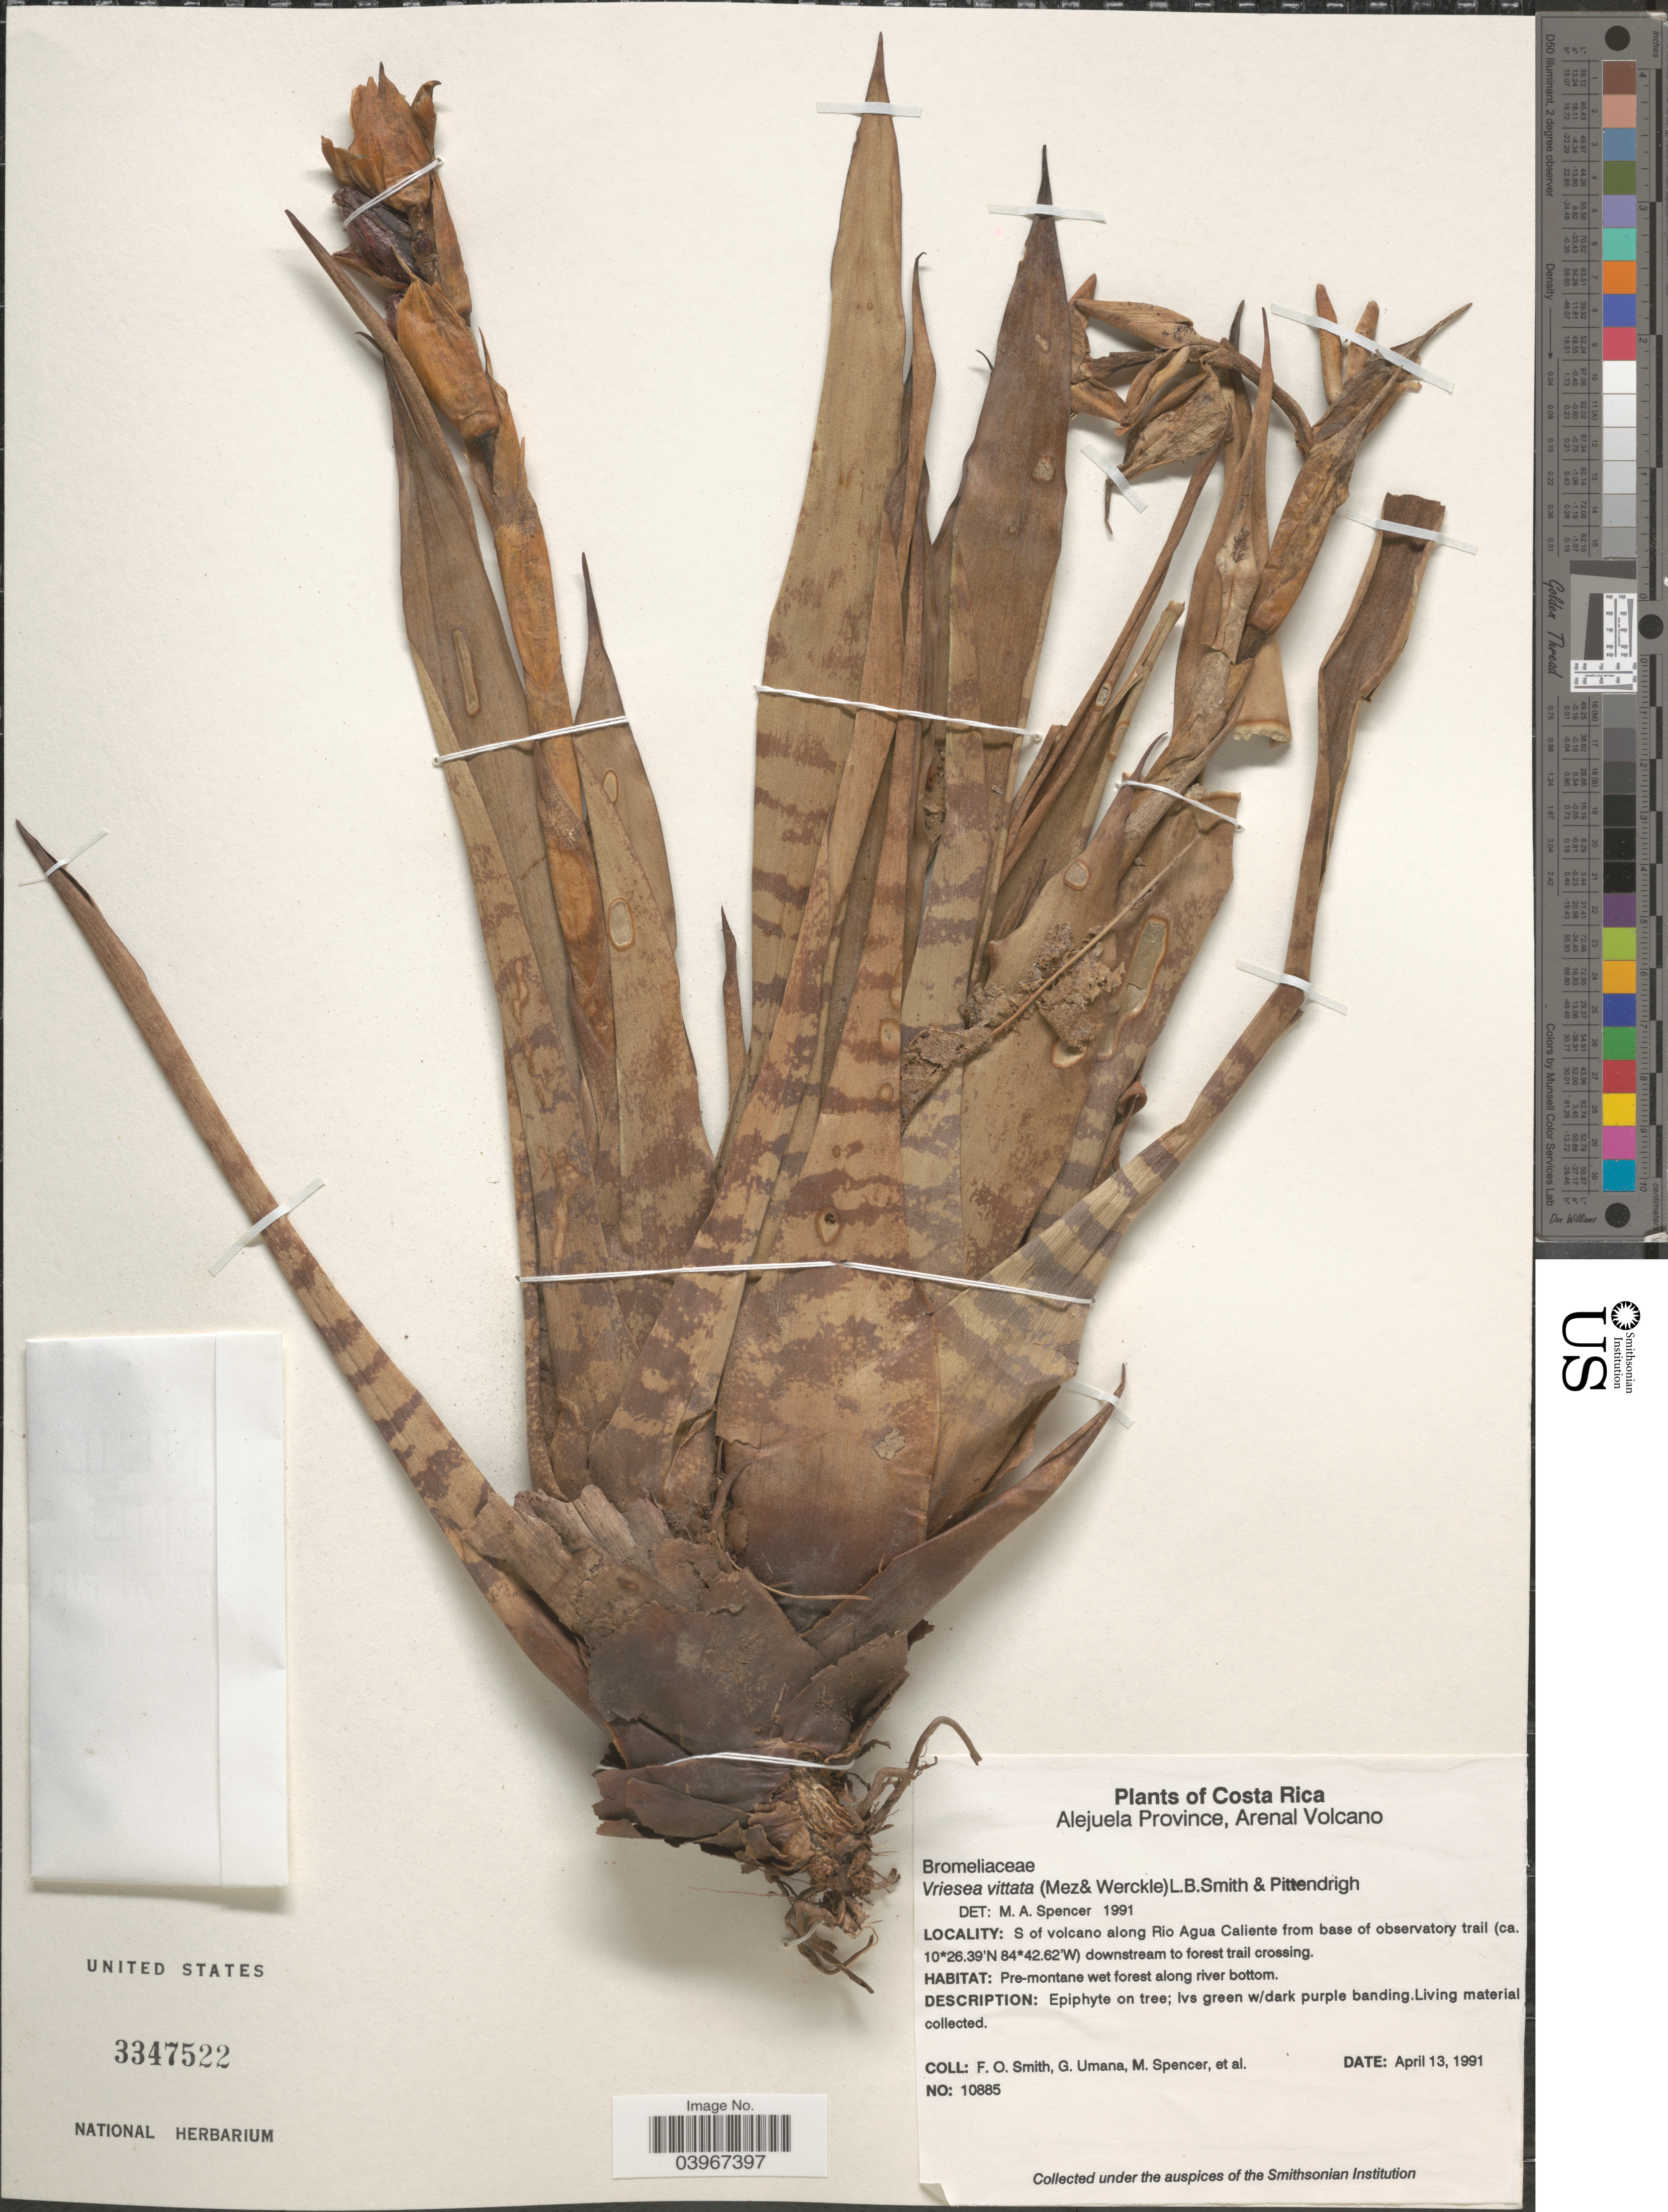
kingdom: Plantae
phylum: Tracheophyta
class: Liliopsida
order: Poales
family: Bromeliaceae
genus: Werauhia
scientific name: Werauhia vittata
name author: (Mez & Wercklé) J.R. Grant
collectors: F. Smith, G. Umana, M. Spencer & et al.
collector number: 10885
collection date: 1991-04-13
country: Costa Rica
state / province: Alajuela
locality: Arenal Volcano. S of volcano along Rio Agua Caliento from base of observatory trail downstream to forest trail crossing. Pre-montane wet forest along river bottom.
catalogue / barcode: US 3347522